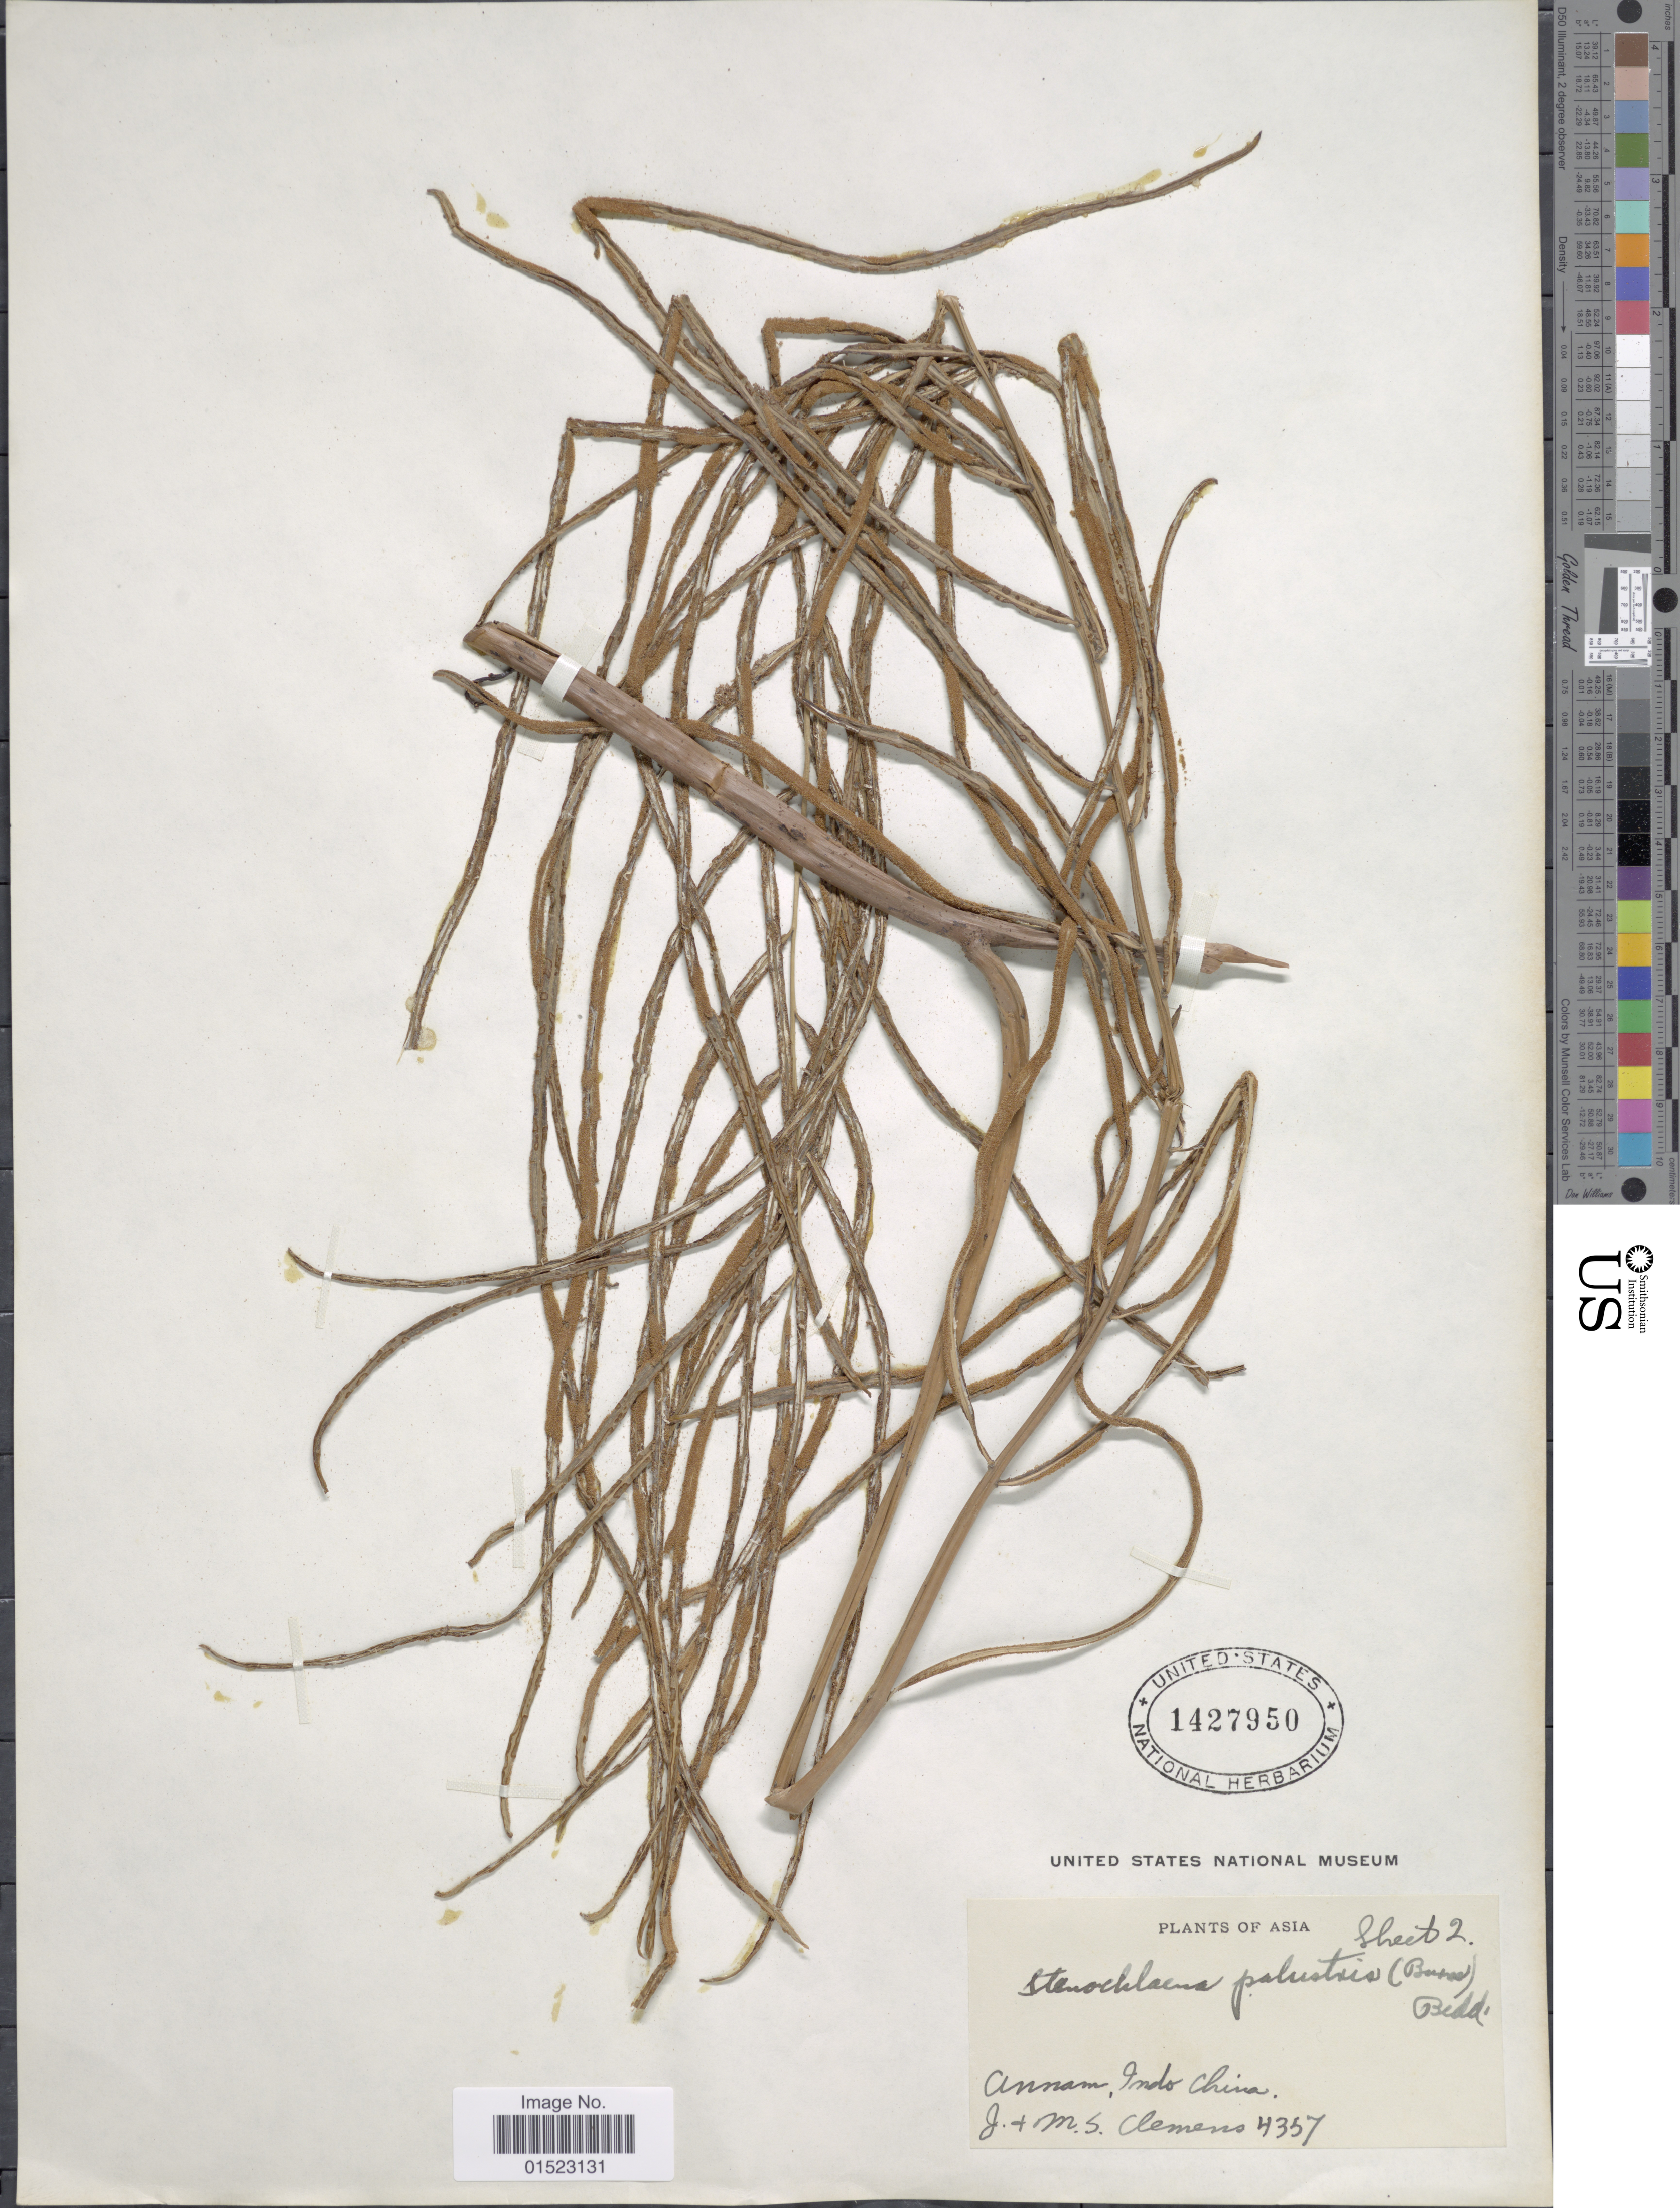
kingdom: Plantae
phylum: Tracheophyta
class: Polypodiopsida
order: Polypodiales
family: Blechnaceae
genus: Stenochlaena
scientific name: Stenochlaena palustris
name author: (Burm. f.) Bedd.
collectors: J. Clemens & M. S. Clemens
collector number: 4357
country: Vietnam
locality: Annam, Indo China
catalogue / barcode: US 1427950